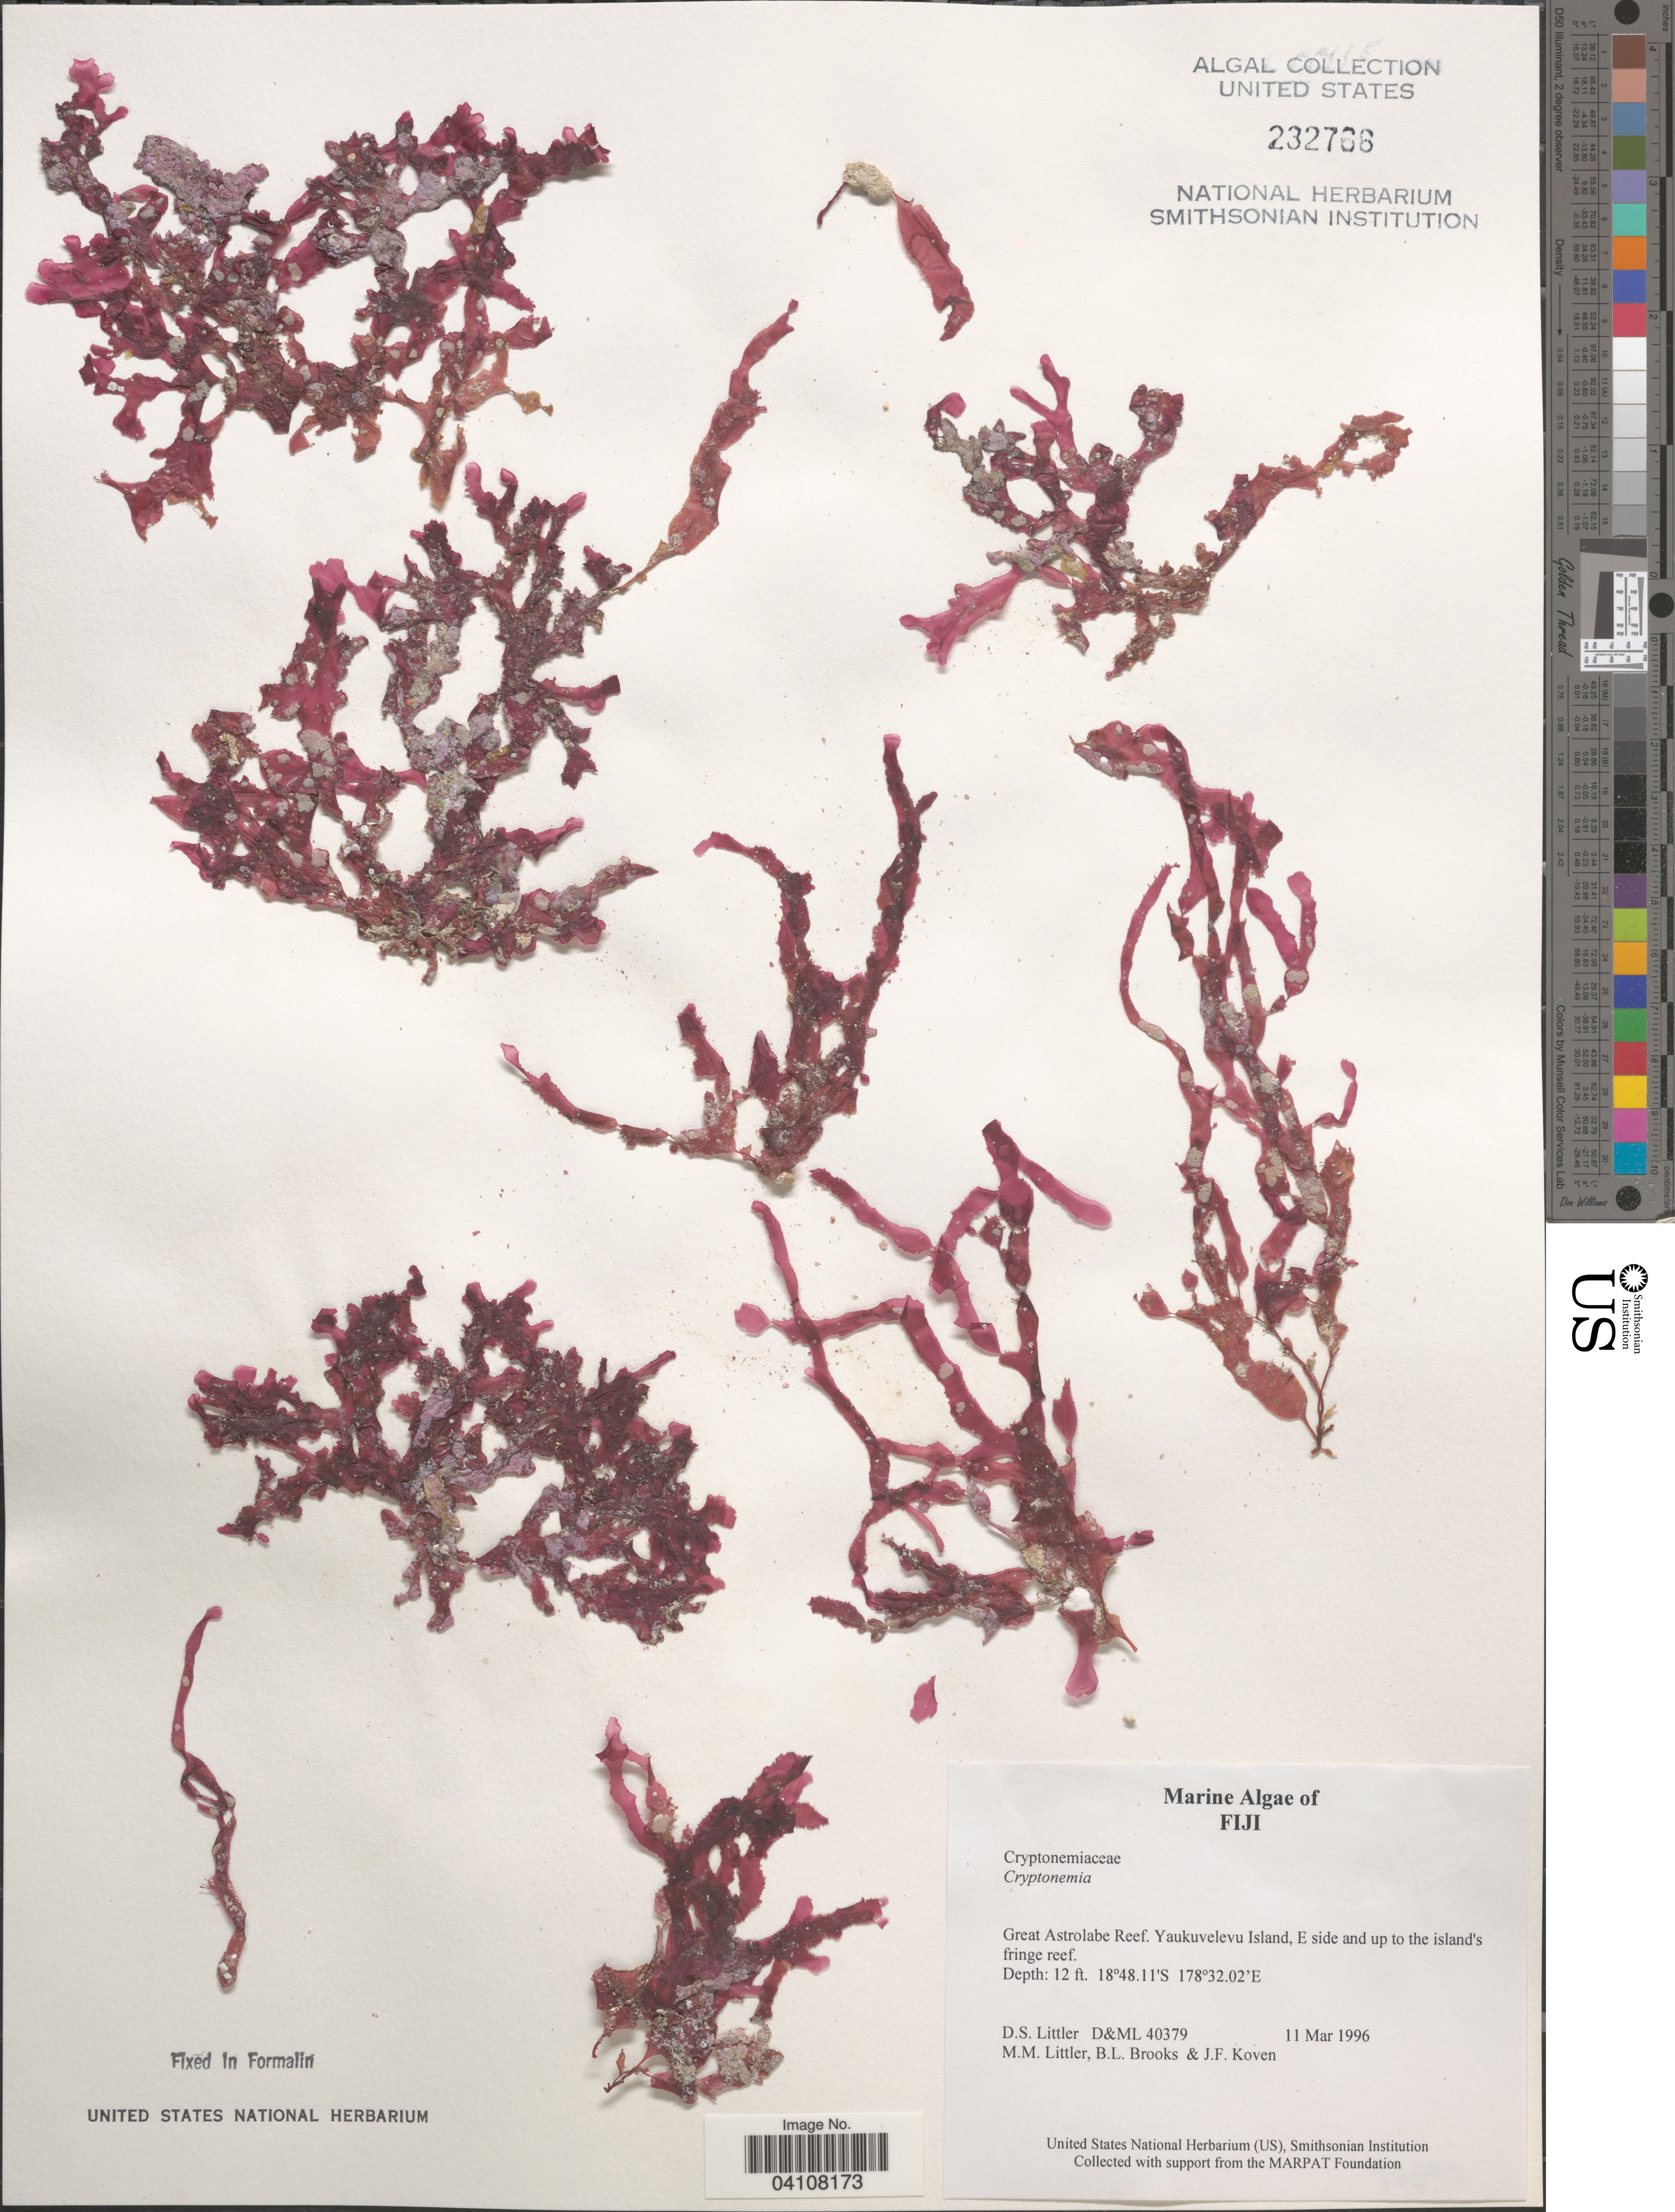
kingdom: Plantae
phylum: Rhodophyta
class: Florideophyceae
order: Halymeniales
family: Halymeniaceae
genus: Cryptonemia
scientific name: Cryptonemia sp.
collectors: D. S. Littler, B. Brooks & J. Koven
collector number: D&ML40379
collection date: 1996-03-11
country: Fiji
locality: Great Astrolabe Reef. Yaukuvelevu Island, E side and up to the island's fringe reef.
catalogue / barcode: US 232766